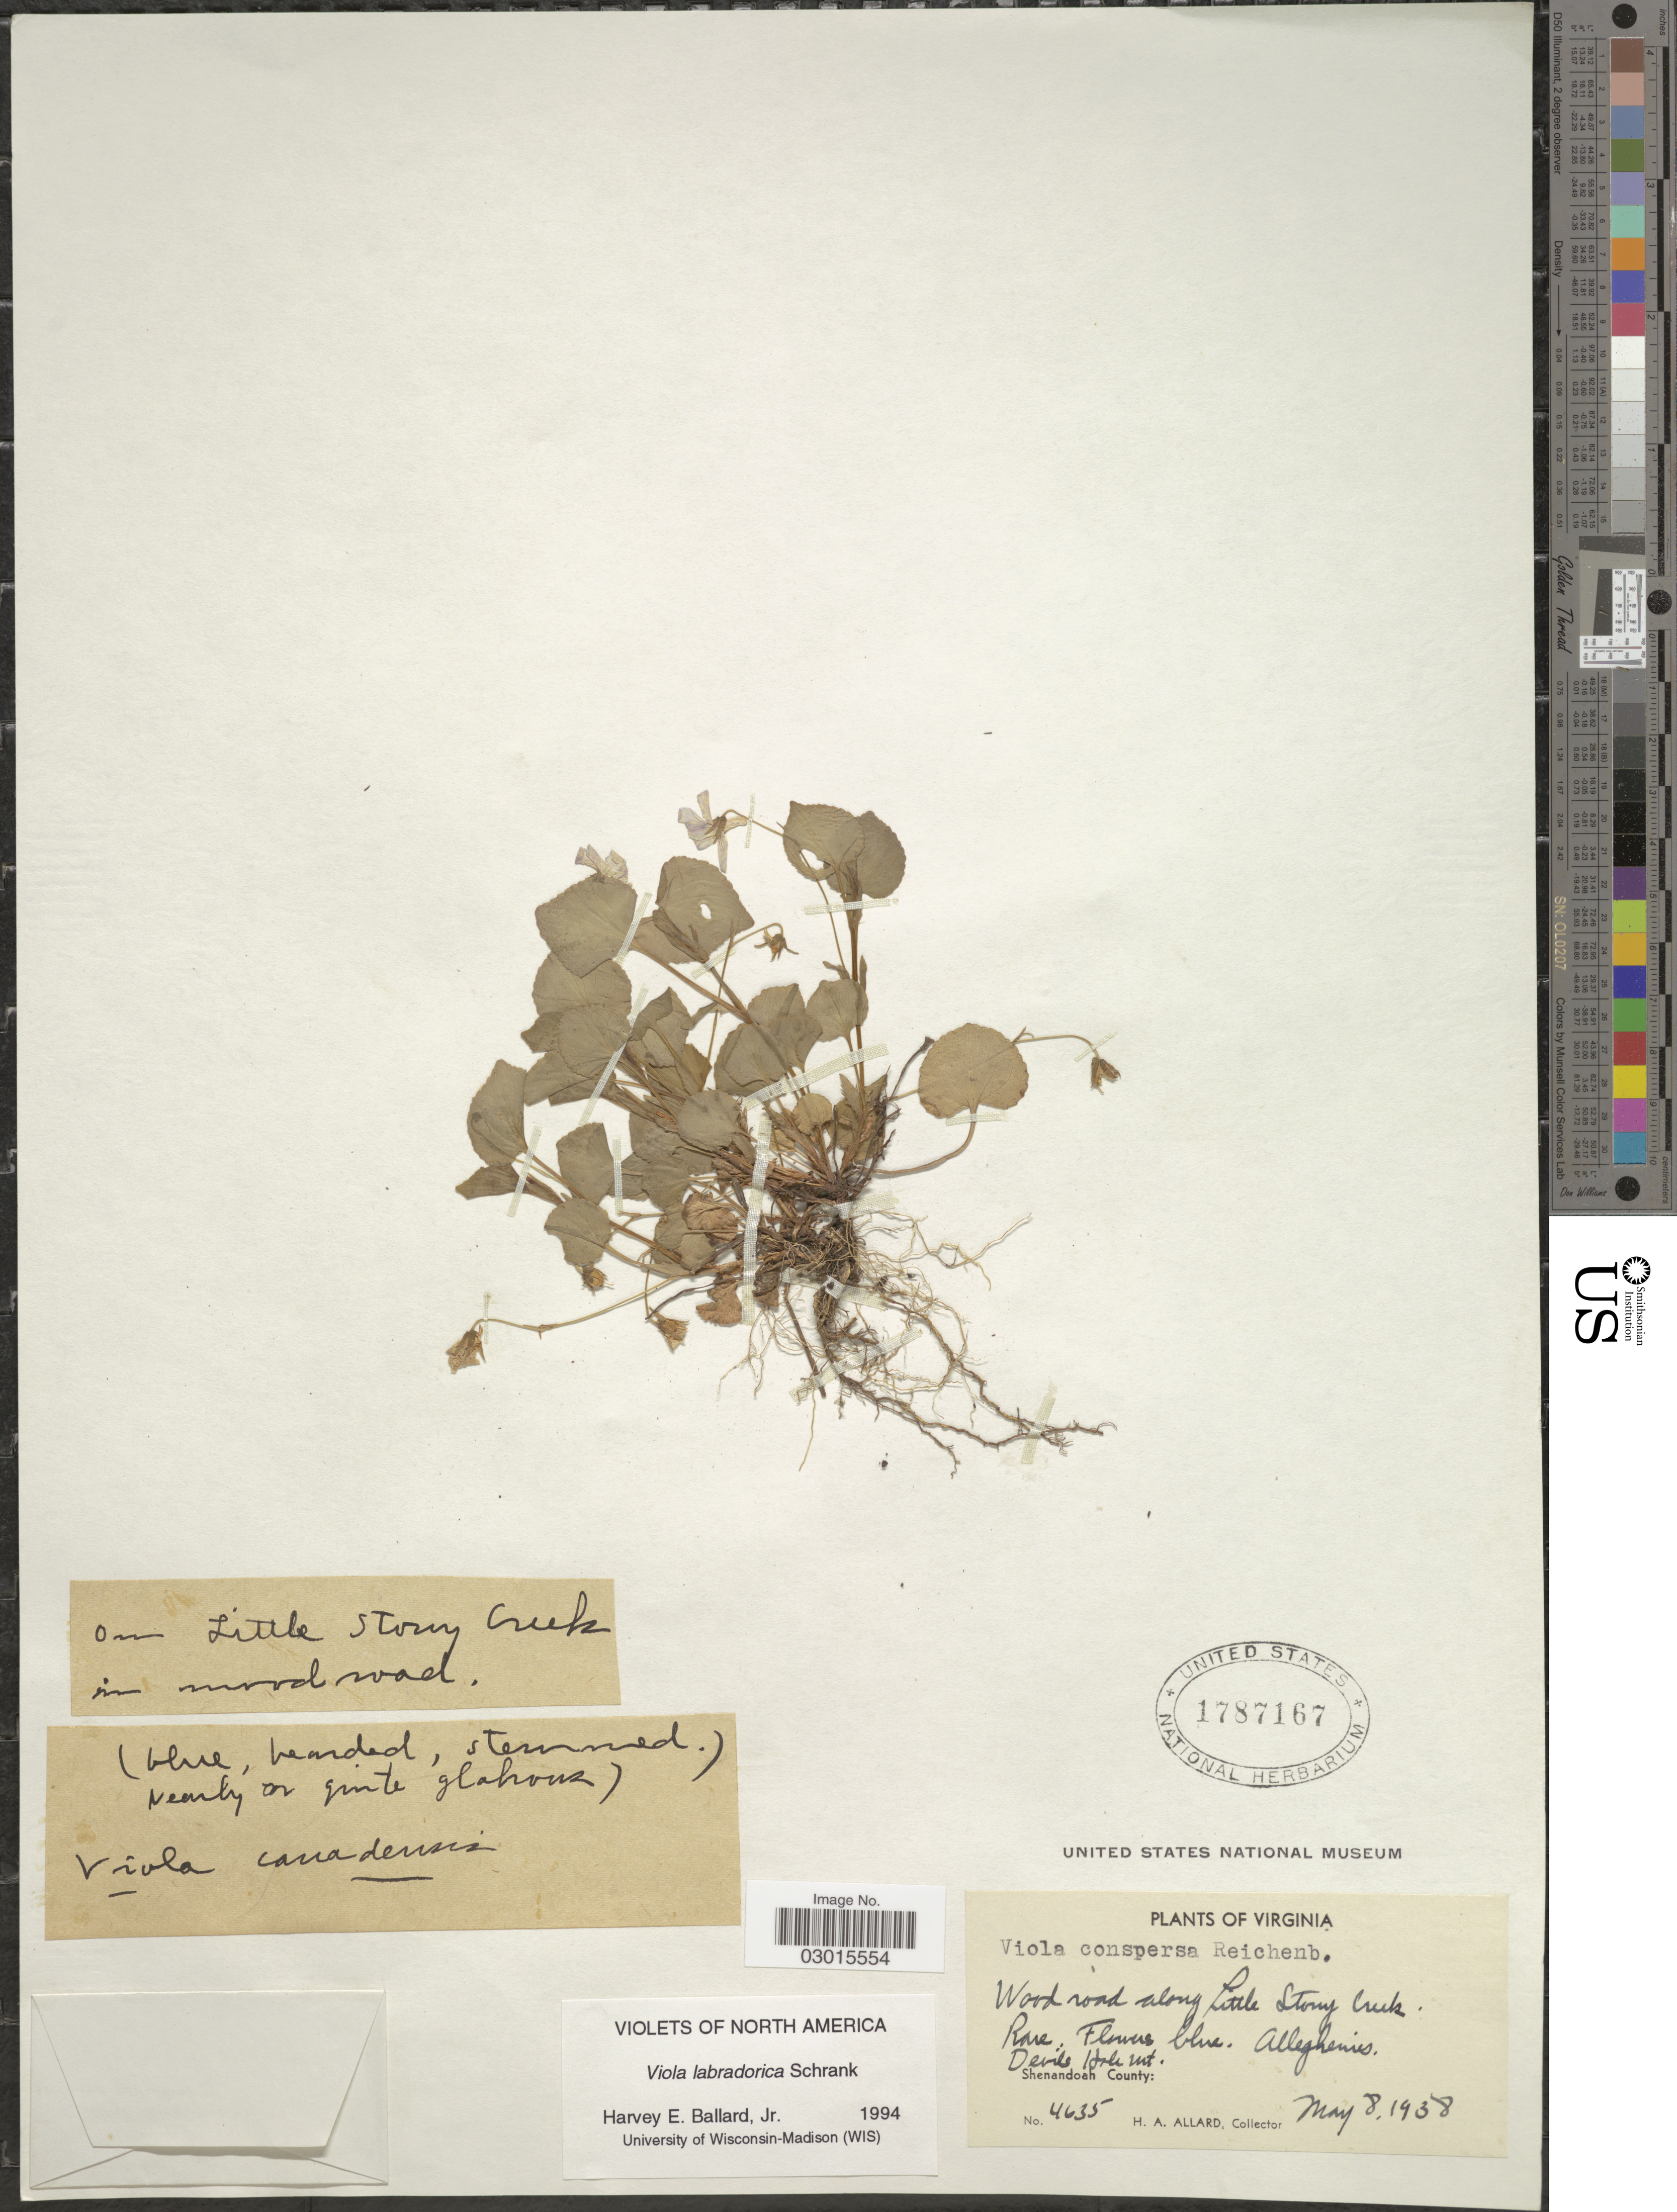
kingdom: Plantae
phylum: Tracheophyta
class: Magnoliopsida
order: Malpighiales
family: Violaceae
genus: Viola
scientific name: Viola labradorica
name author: Schrank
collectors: H. A. Allard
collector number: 4635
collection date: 1938-05-08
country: United States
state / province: Virginia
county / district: Shenandoah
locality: Wood road along Little Stony Creek. Alleghenies. Devils Hole Mt. Shenandoah County.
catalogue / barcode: US 1787167